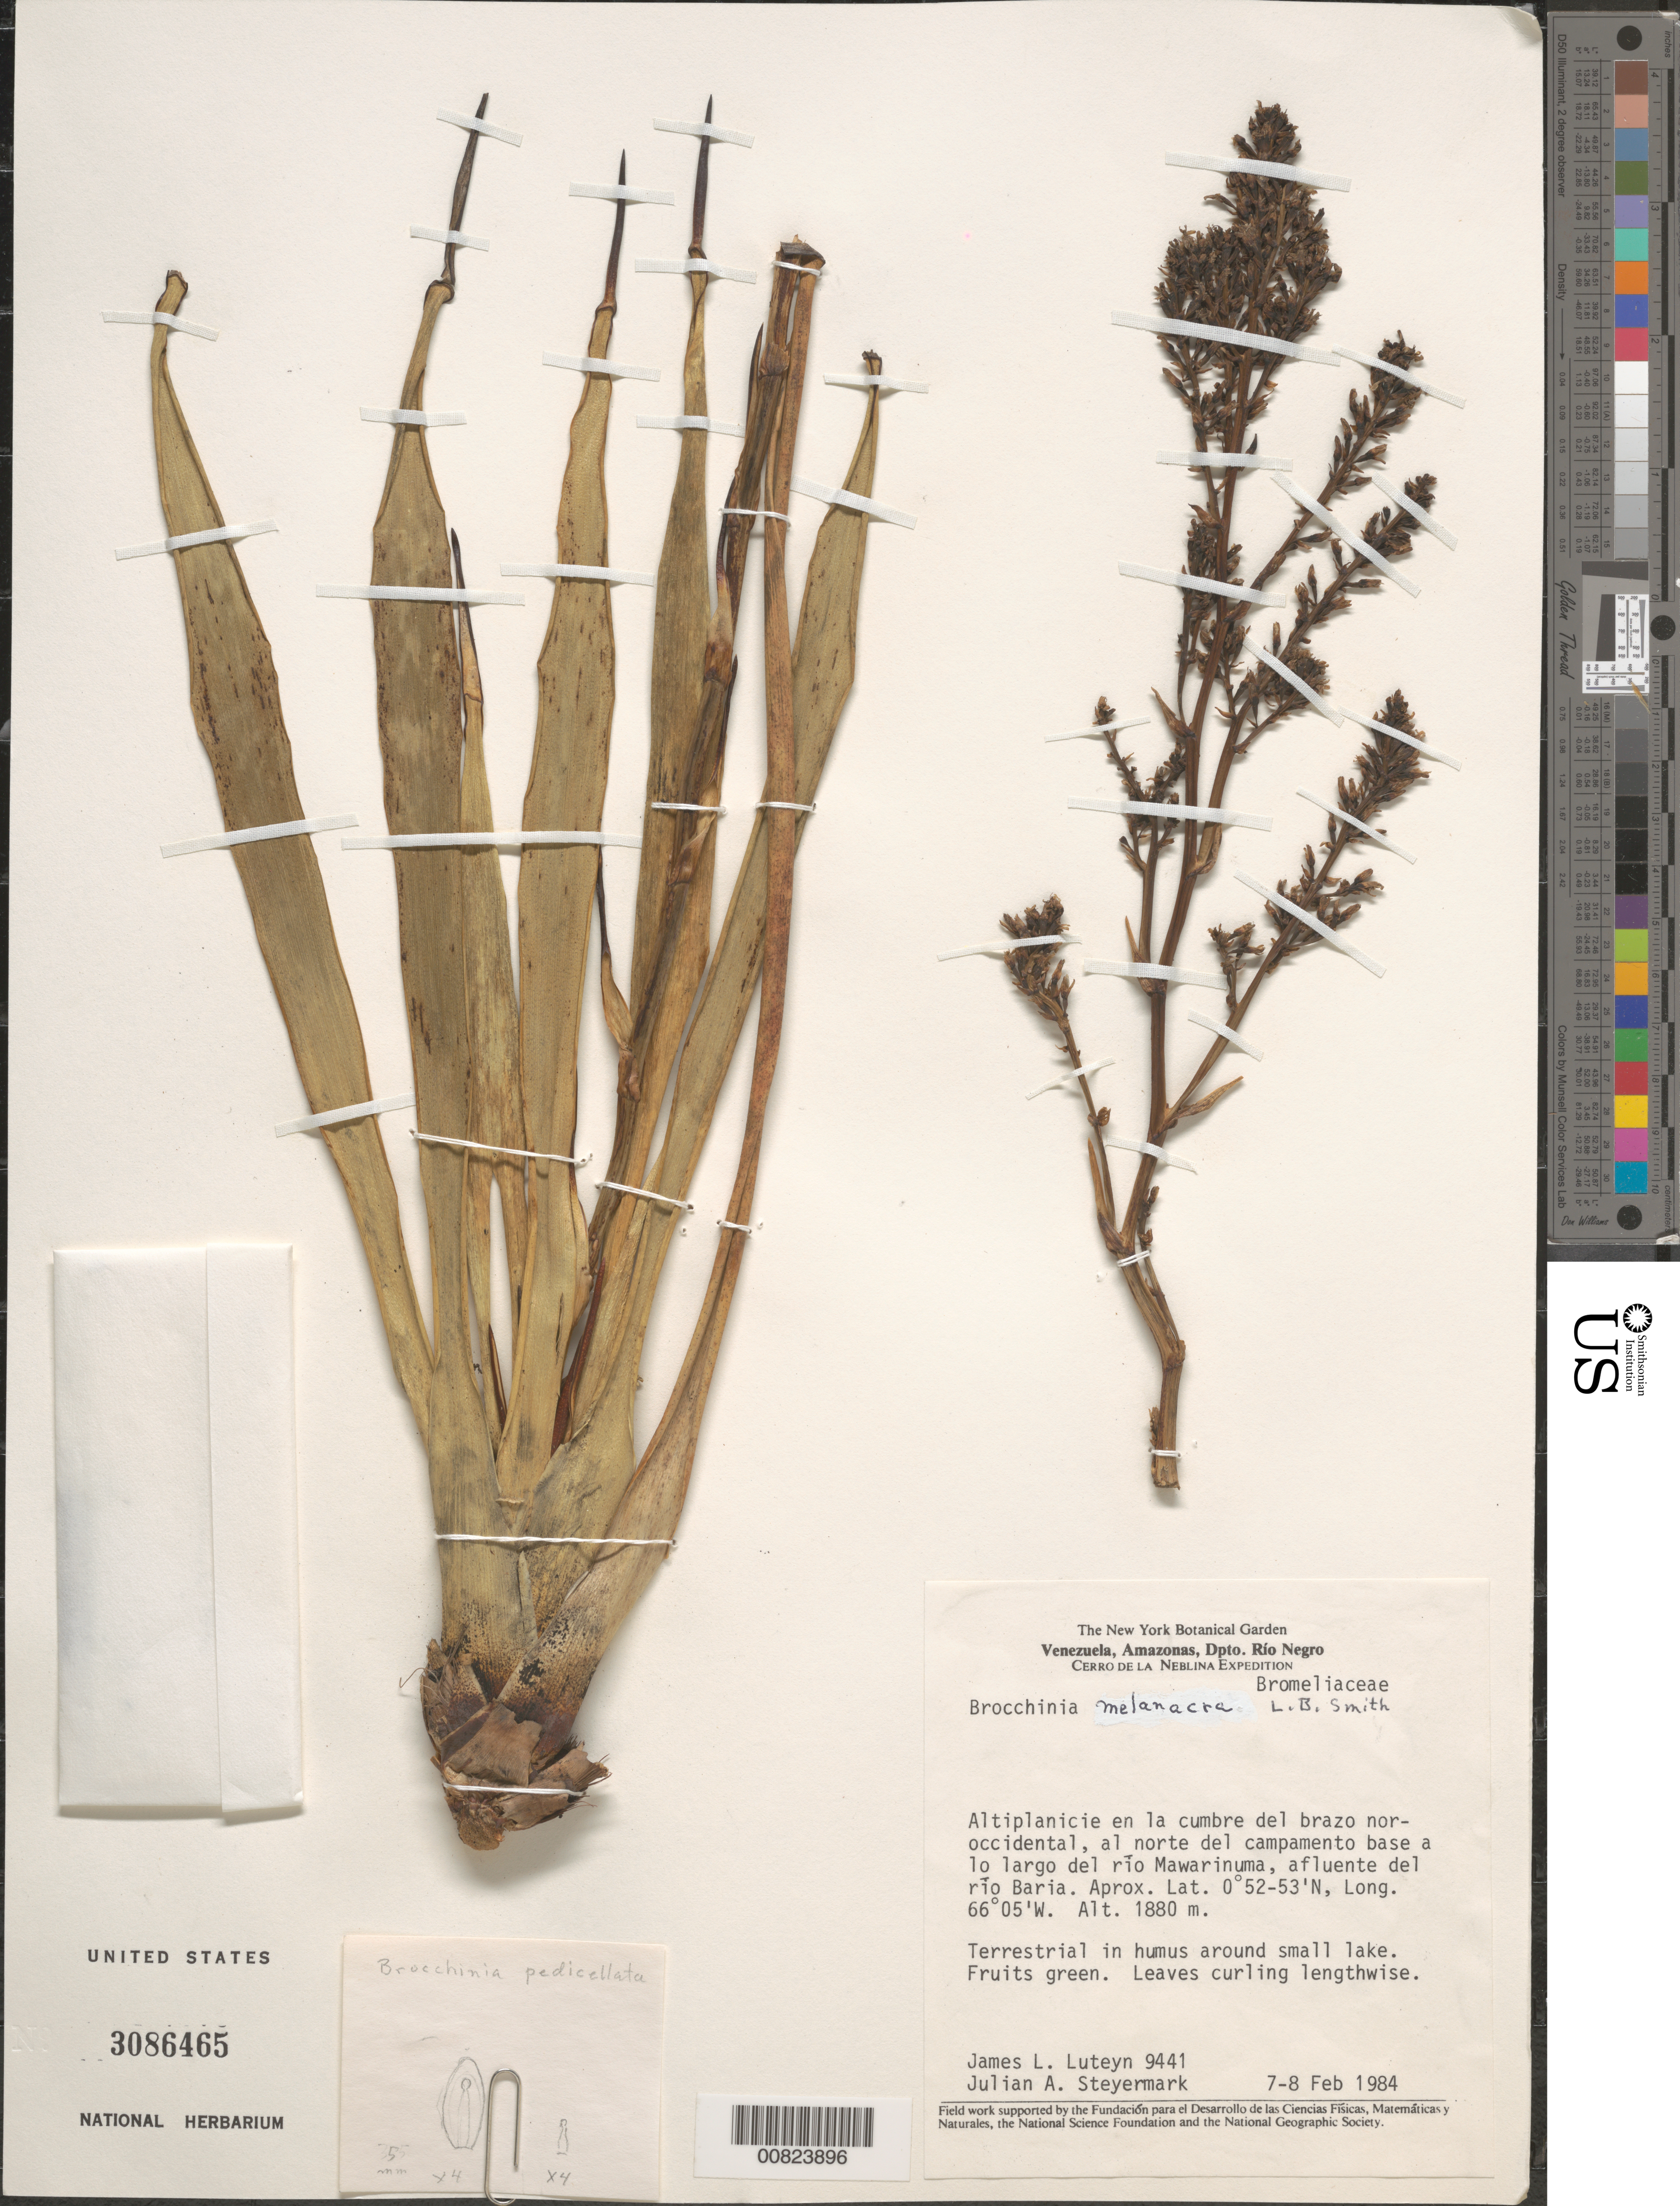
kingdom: Plantae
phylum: Tracheophyta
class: Liliopsida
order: Poales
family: Bromeliaceae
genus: Brocchinia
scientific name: Brocchinia melanacra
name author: L.B. Sm.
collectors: J. L. Luteyn & J. Steyermark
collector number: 9441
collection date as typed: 7-Feb-84 to 8-Feb-84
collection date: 1984-02-07/1984-02-08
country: Venezuela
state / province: Amazonas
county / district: Río Negro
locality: Río Mawarinuma, affluent del of Río Baria, al norte del campamento base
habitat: Altiplanicie en la cumbre del brazo nor-occidental, in humus around small lake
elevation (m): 1880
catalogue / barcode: US 3086465